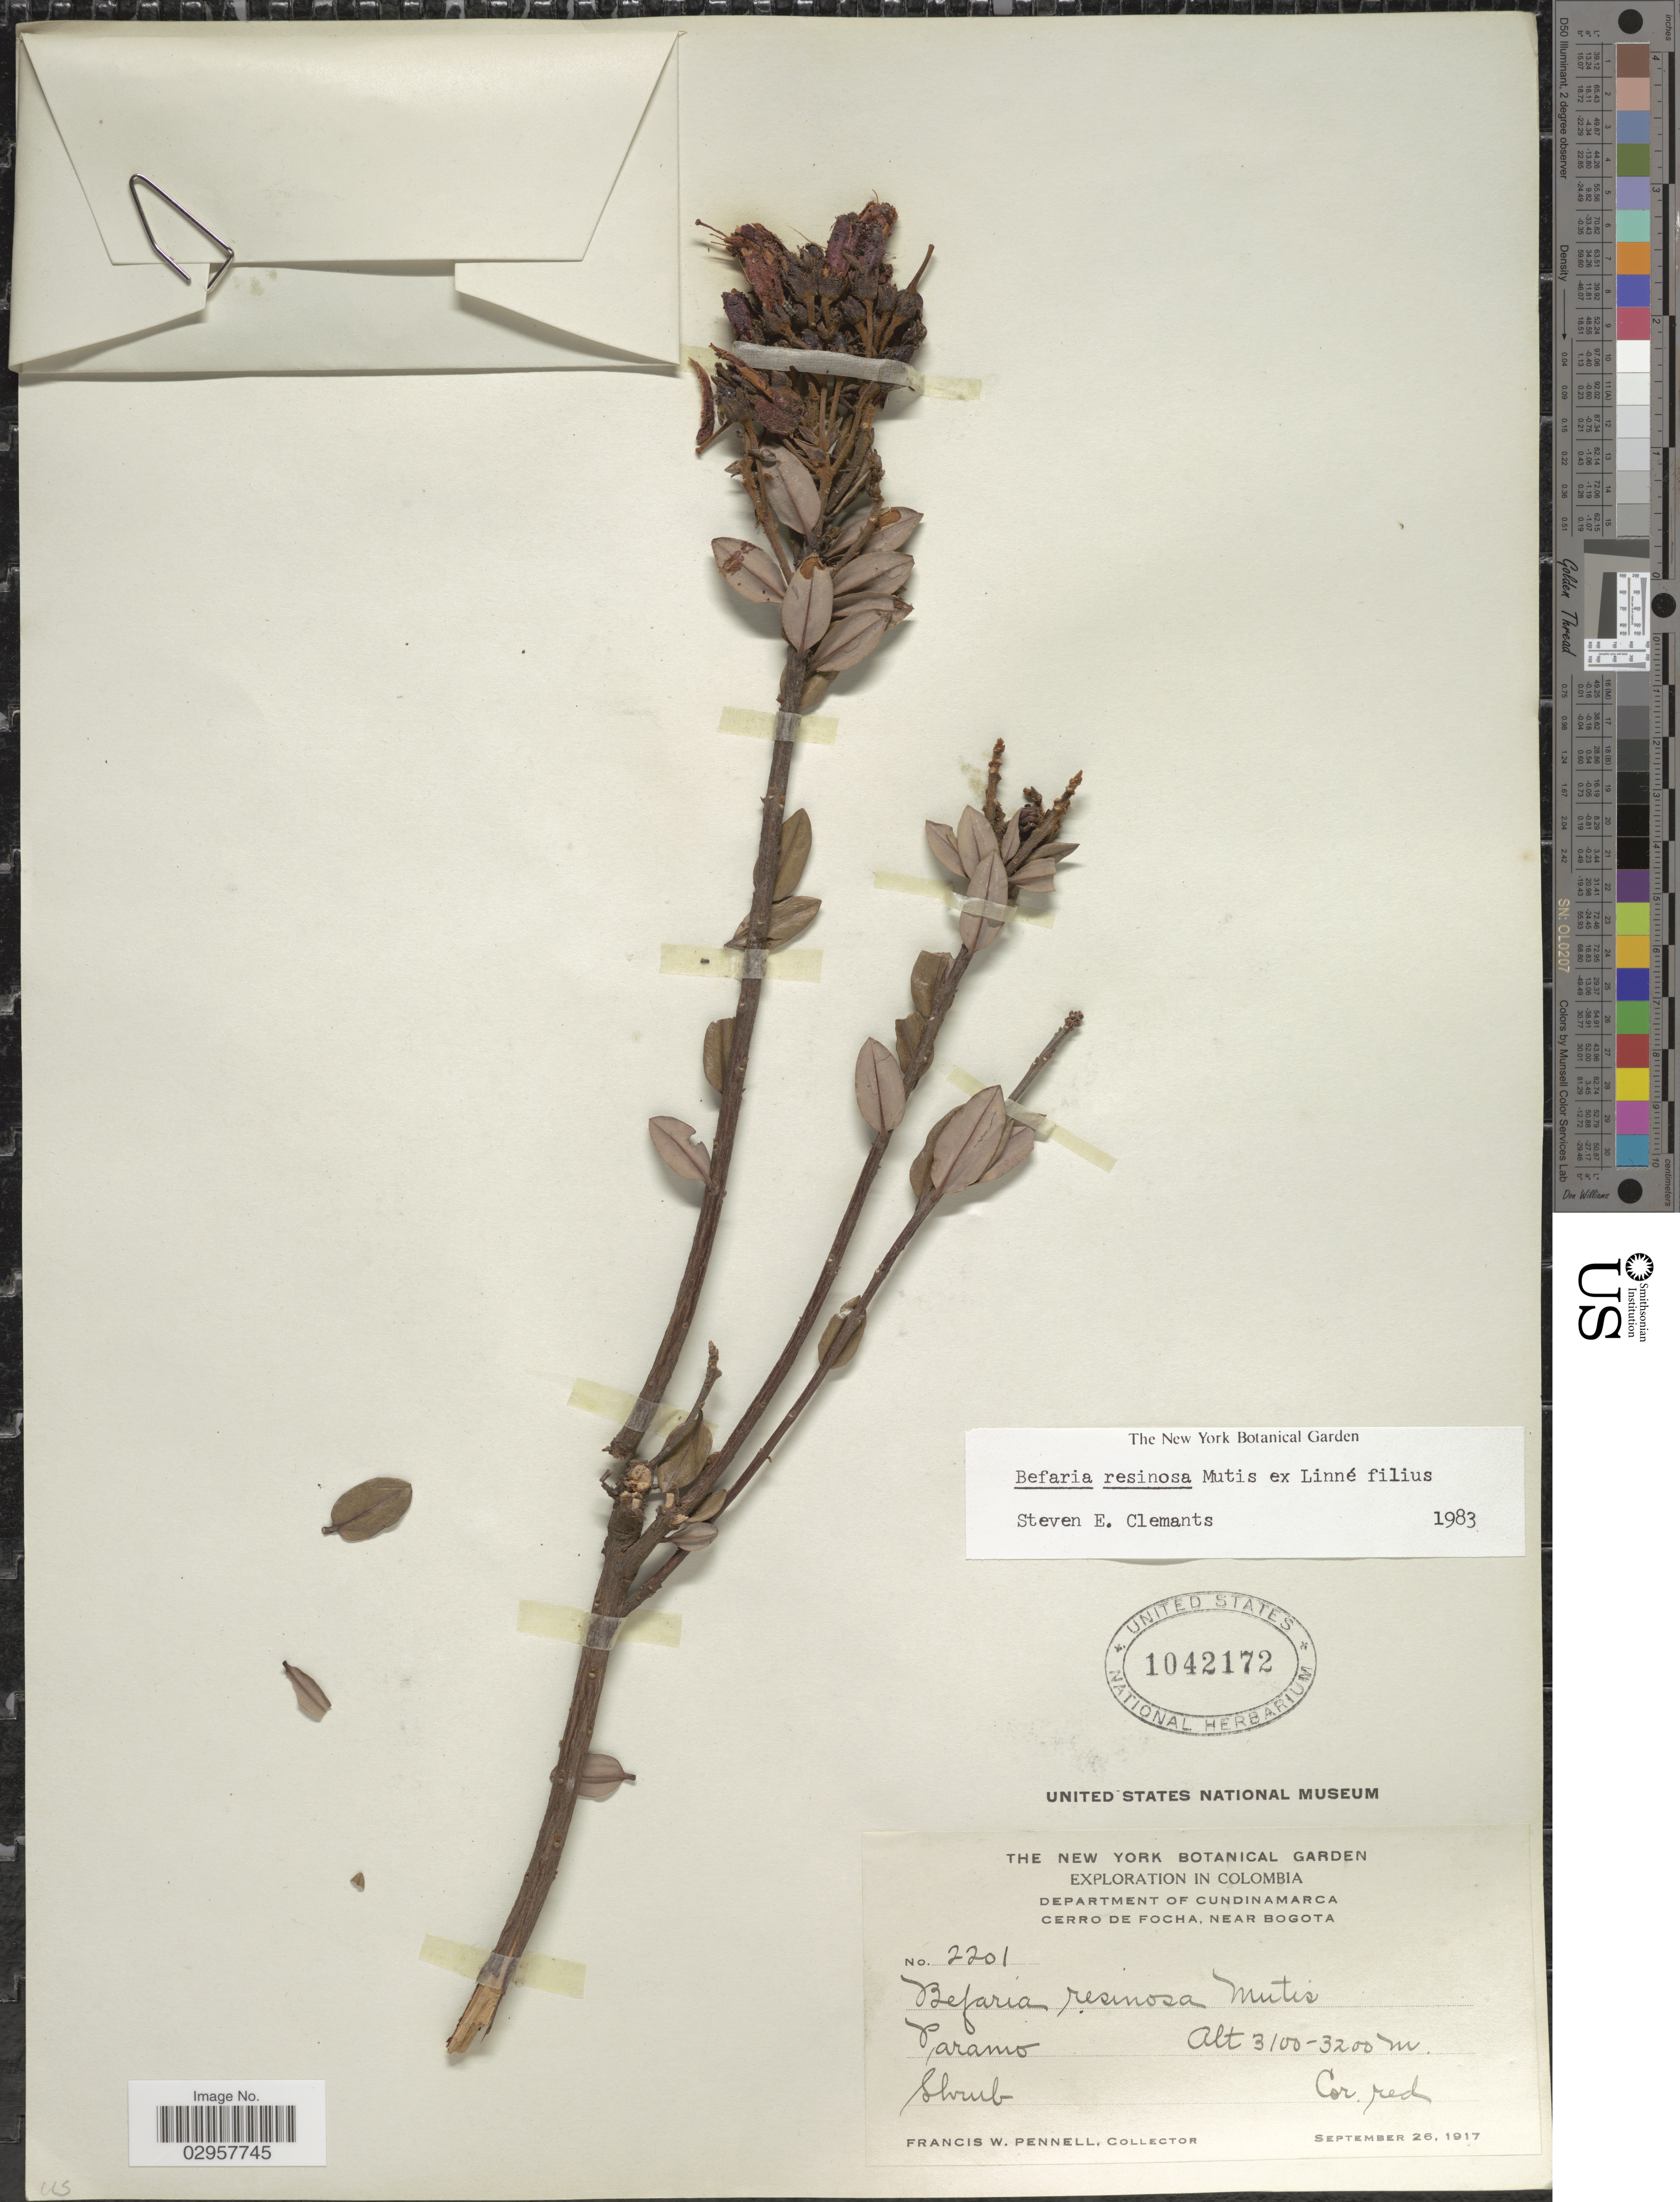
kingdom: Plantae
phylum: Tracheophyta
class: Magnoliopsida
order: Ericales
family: Ericaceae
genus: Befaria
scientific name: Befaria resinosa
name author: Mutis ex L. f.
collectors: F. W. Pennell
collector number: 2201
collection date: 1917-09-26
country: Colombia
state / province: Cundinamarca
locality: Department of Cundinamarca. Cerro de Focha, near Bogota. Paramo.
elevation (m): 3100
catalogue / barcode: US 1042172